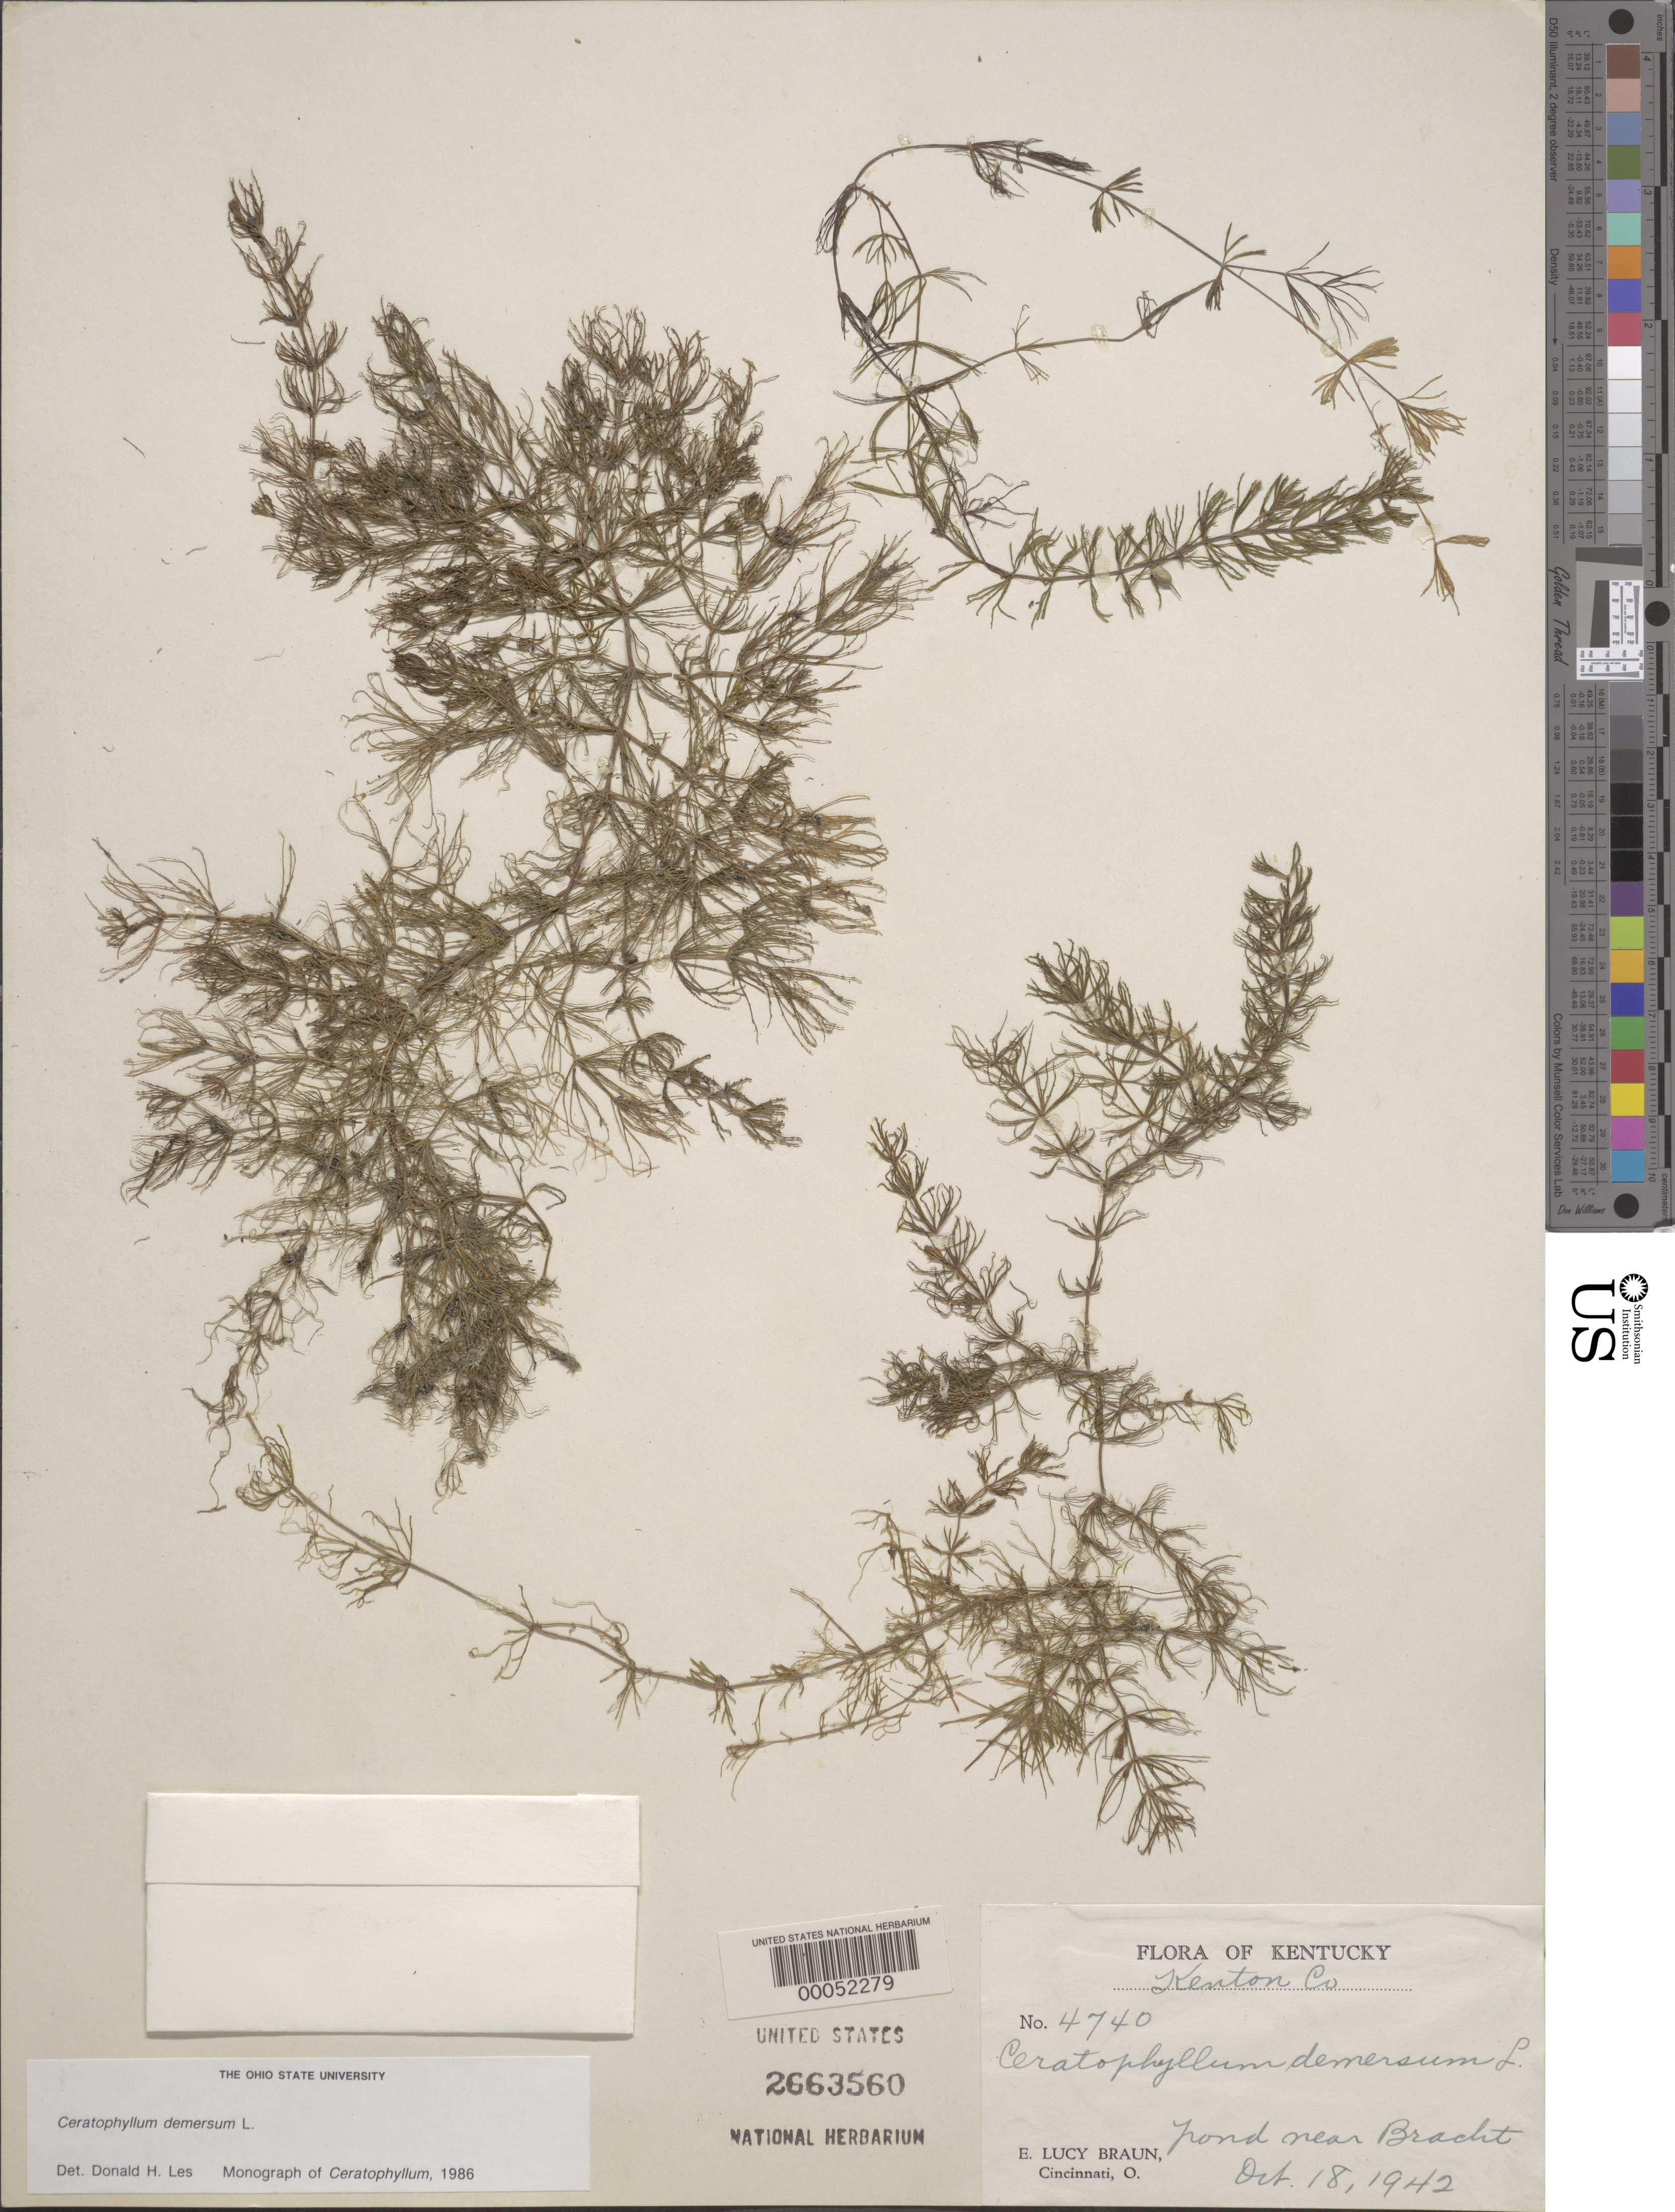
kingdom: Plantae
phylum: Tracheophyta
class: Magnoliopsida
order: Ceratophyllales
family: Ceratophyllaceae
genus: Ceratophyllum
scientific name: Ceratophyllum demersum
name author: L.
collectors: L. E. Braun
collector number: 4740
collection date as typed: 18 Oct 1942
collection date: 1942-10-18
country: United States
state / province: Kentucky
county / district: Kenton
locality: Ponds near bracht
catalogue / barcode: US 2663560